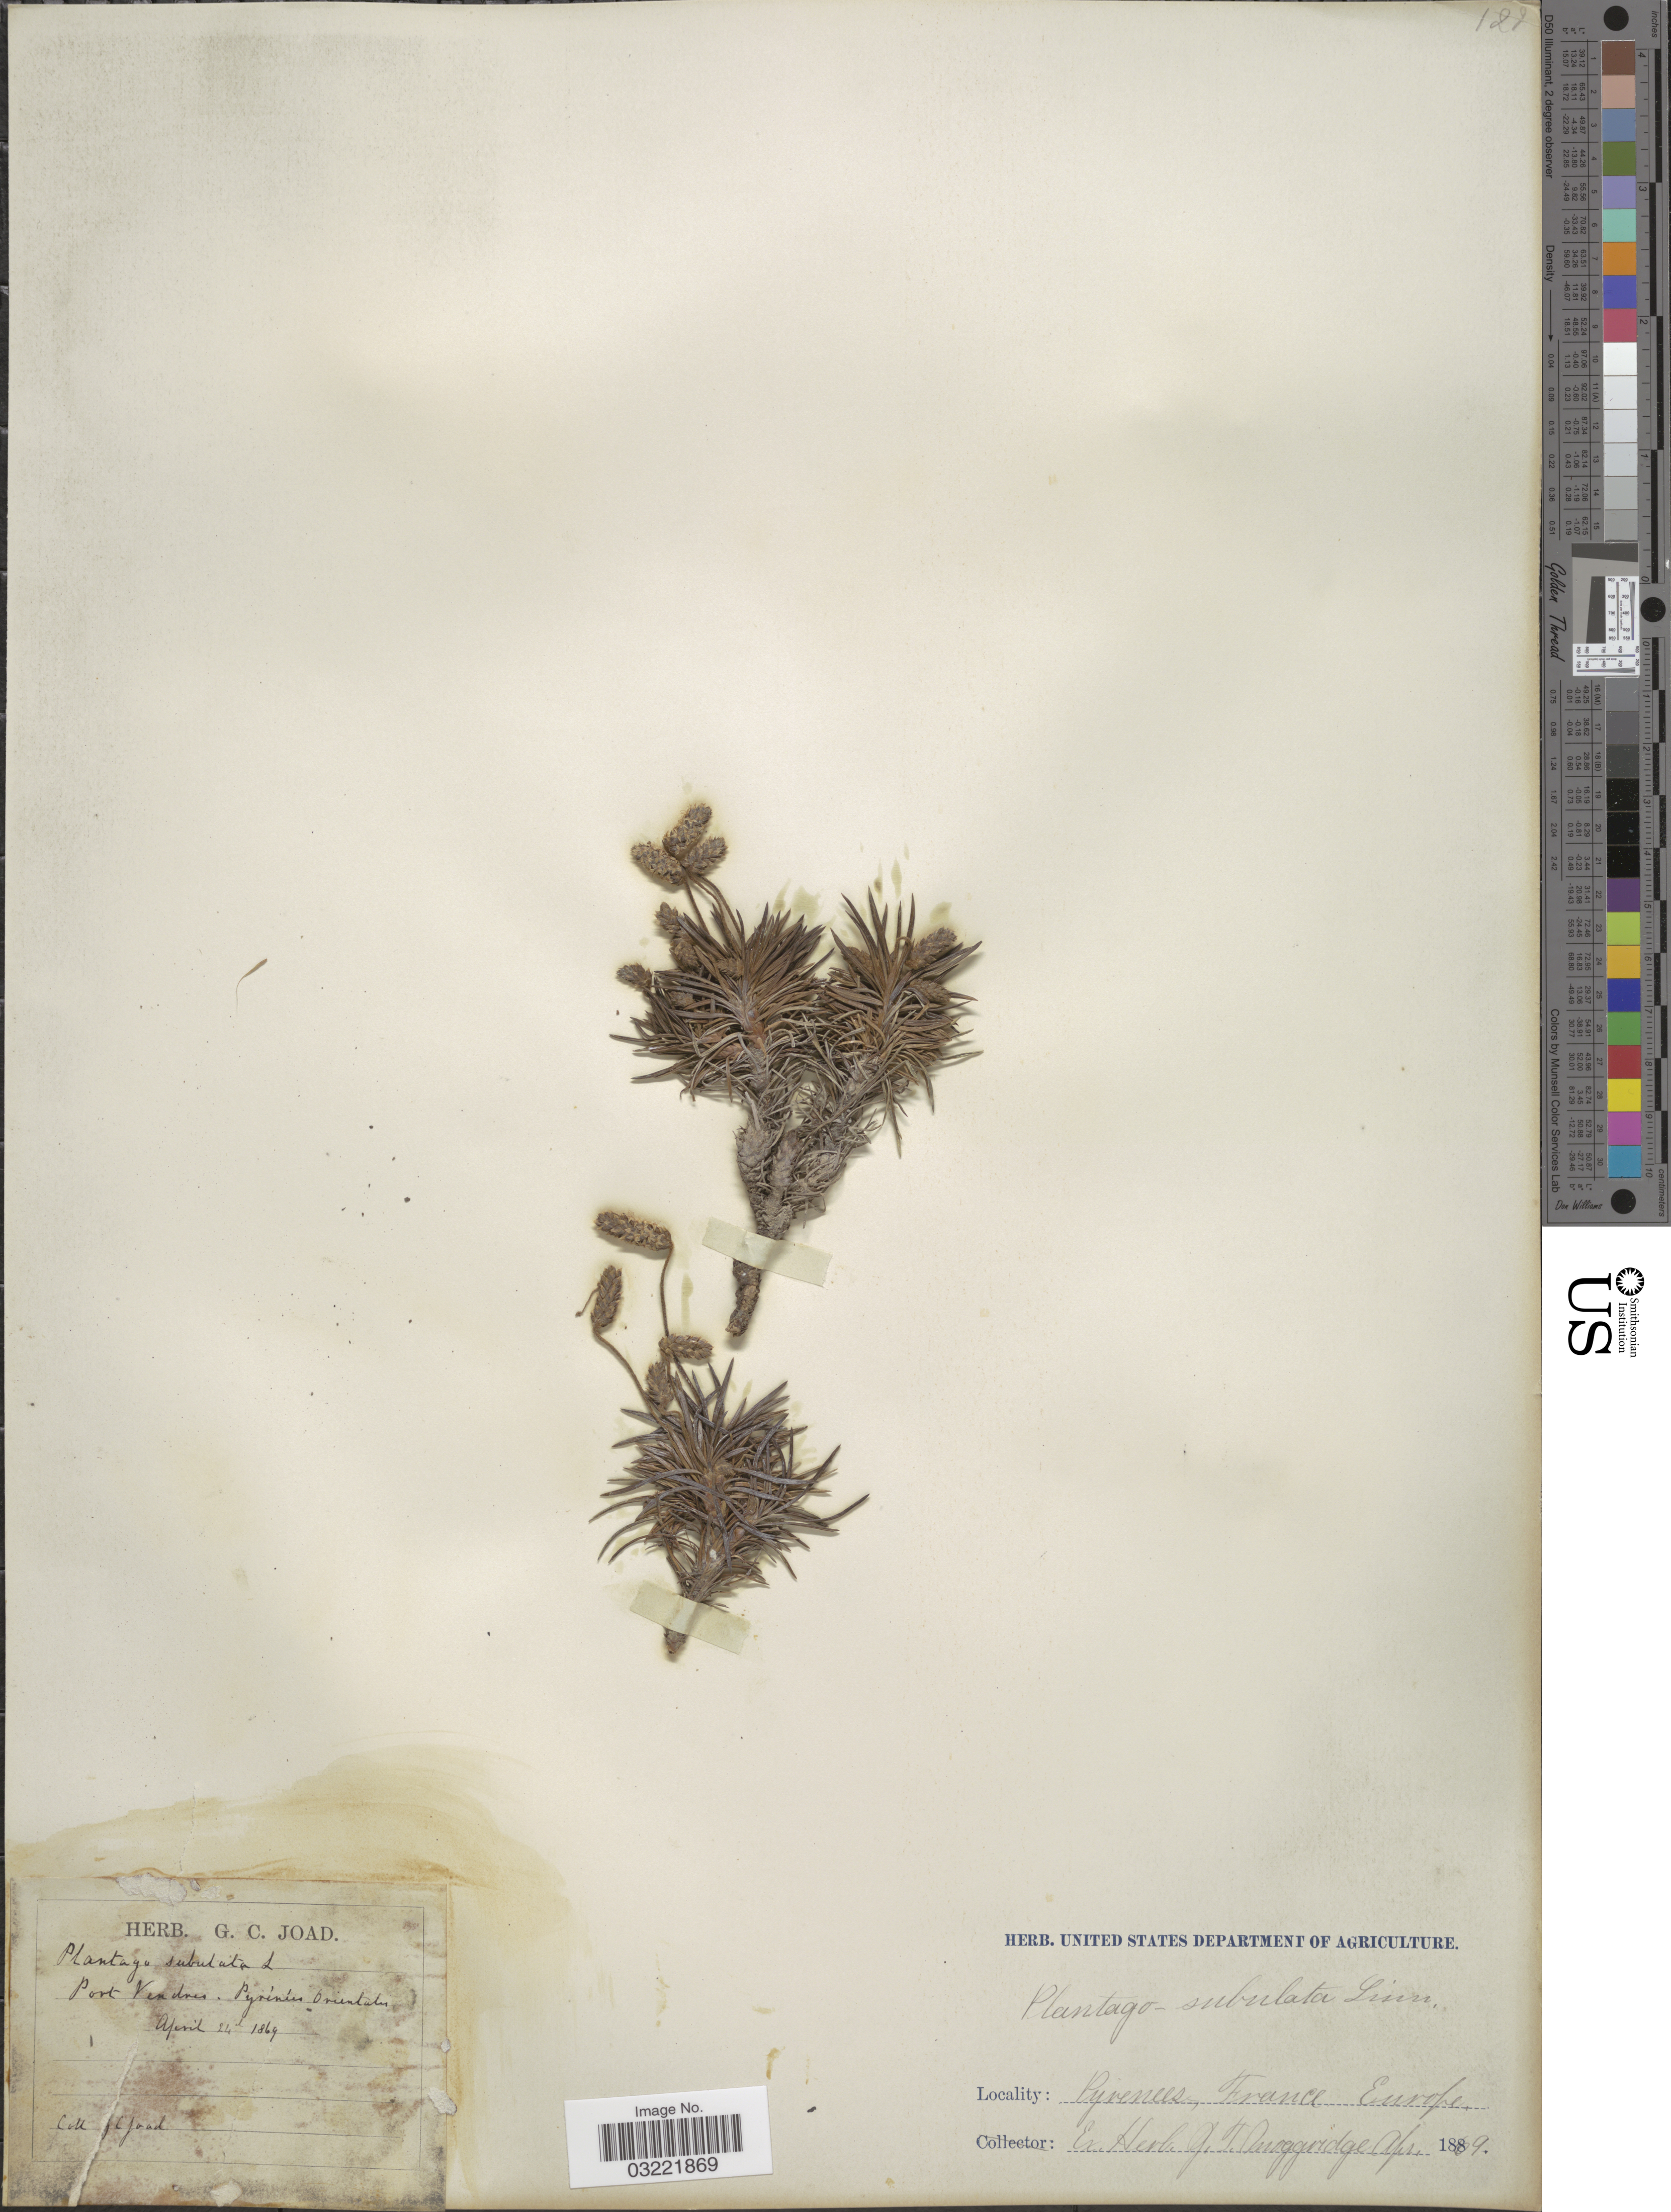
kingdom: Plantae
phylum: Tracheophyta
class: Magnoliopsida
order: Lamiales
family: Plantaginaceae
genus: Plantago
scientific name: Plantago subulata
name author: L.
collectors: G. Joad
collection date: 1869-04-24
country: France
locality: Pyrenees. Port Vendores. Pyrénées Orientales.